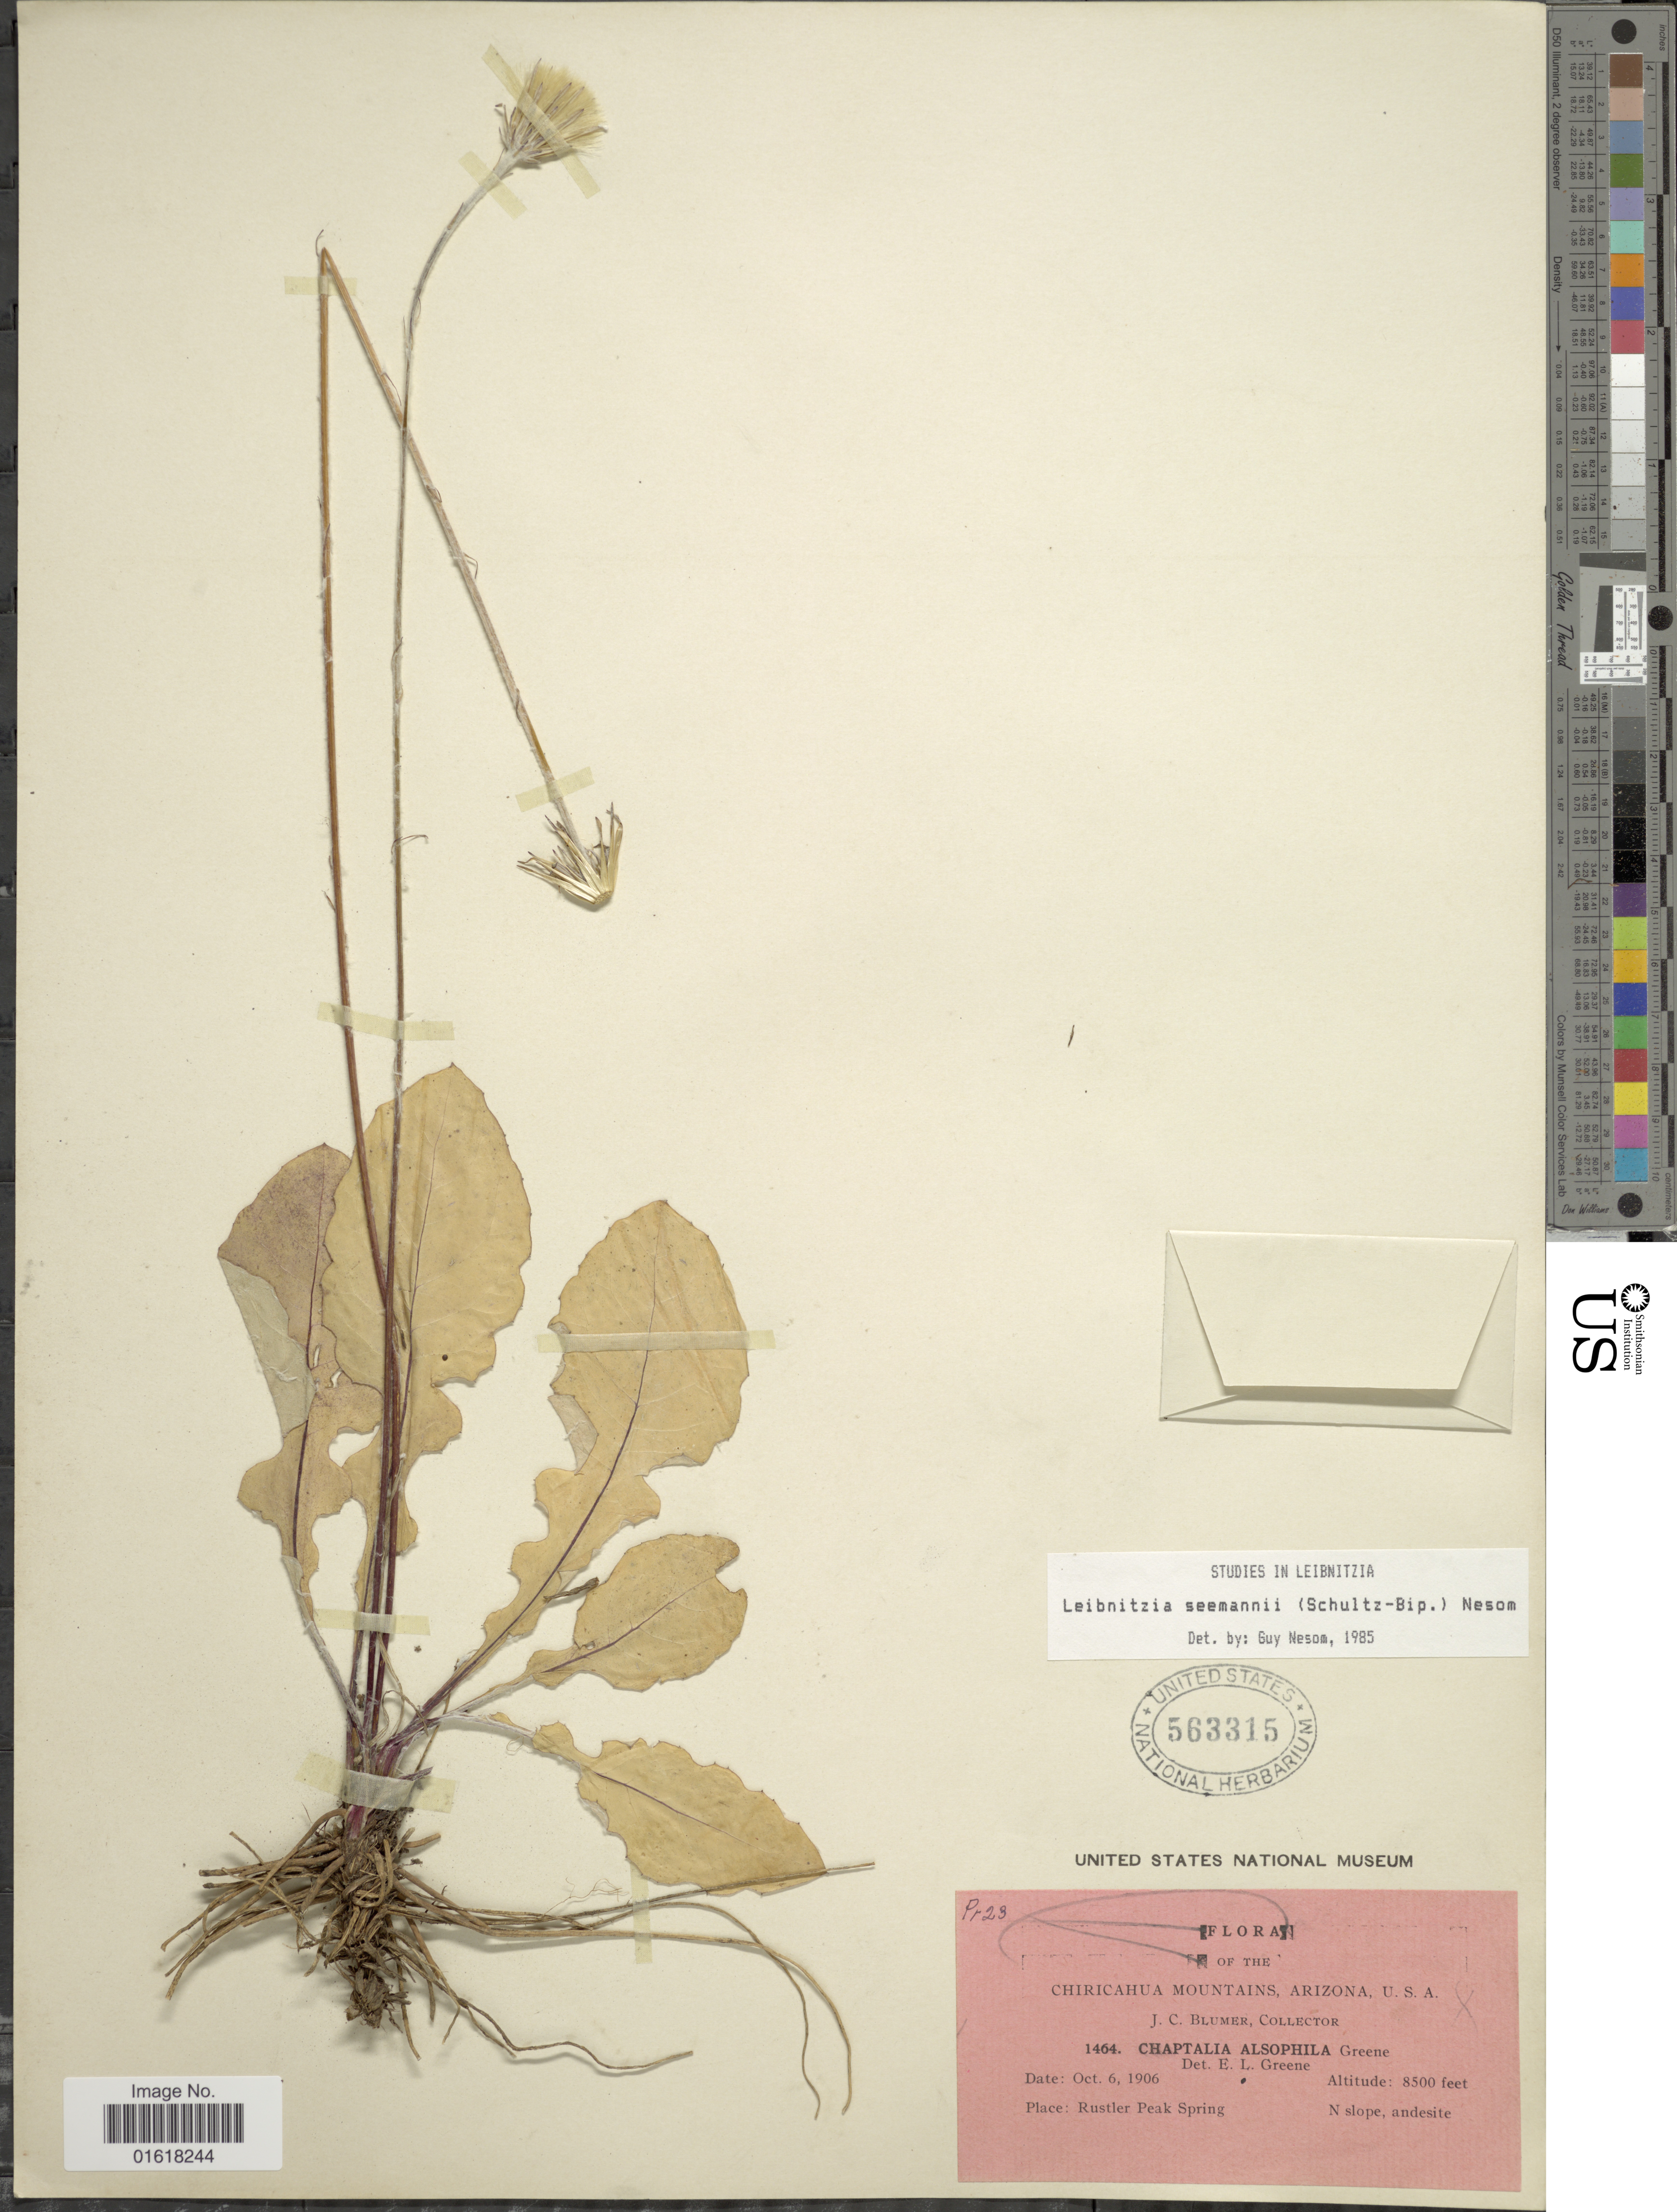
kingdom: Plantae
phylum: Tracheophyta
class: Magnoliopsida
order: Asterales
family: Asteraceae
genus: Leibnitzia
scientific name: Leibnitzia lyrata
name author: (Sch. Bip.) G.L. Nesom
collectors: J. C. Blumer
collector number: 1464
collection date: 1906-10-06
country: United States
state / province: Arizona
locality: Chiricahua Mountains. Rustler Peak Spring, N slope, andesite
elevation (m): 2591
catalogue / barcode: US 563315